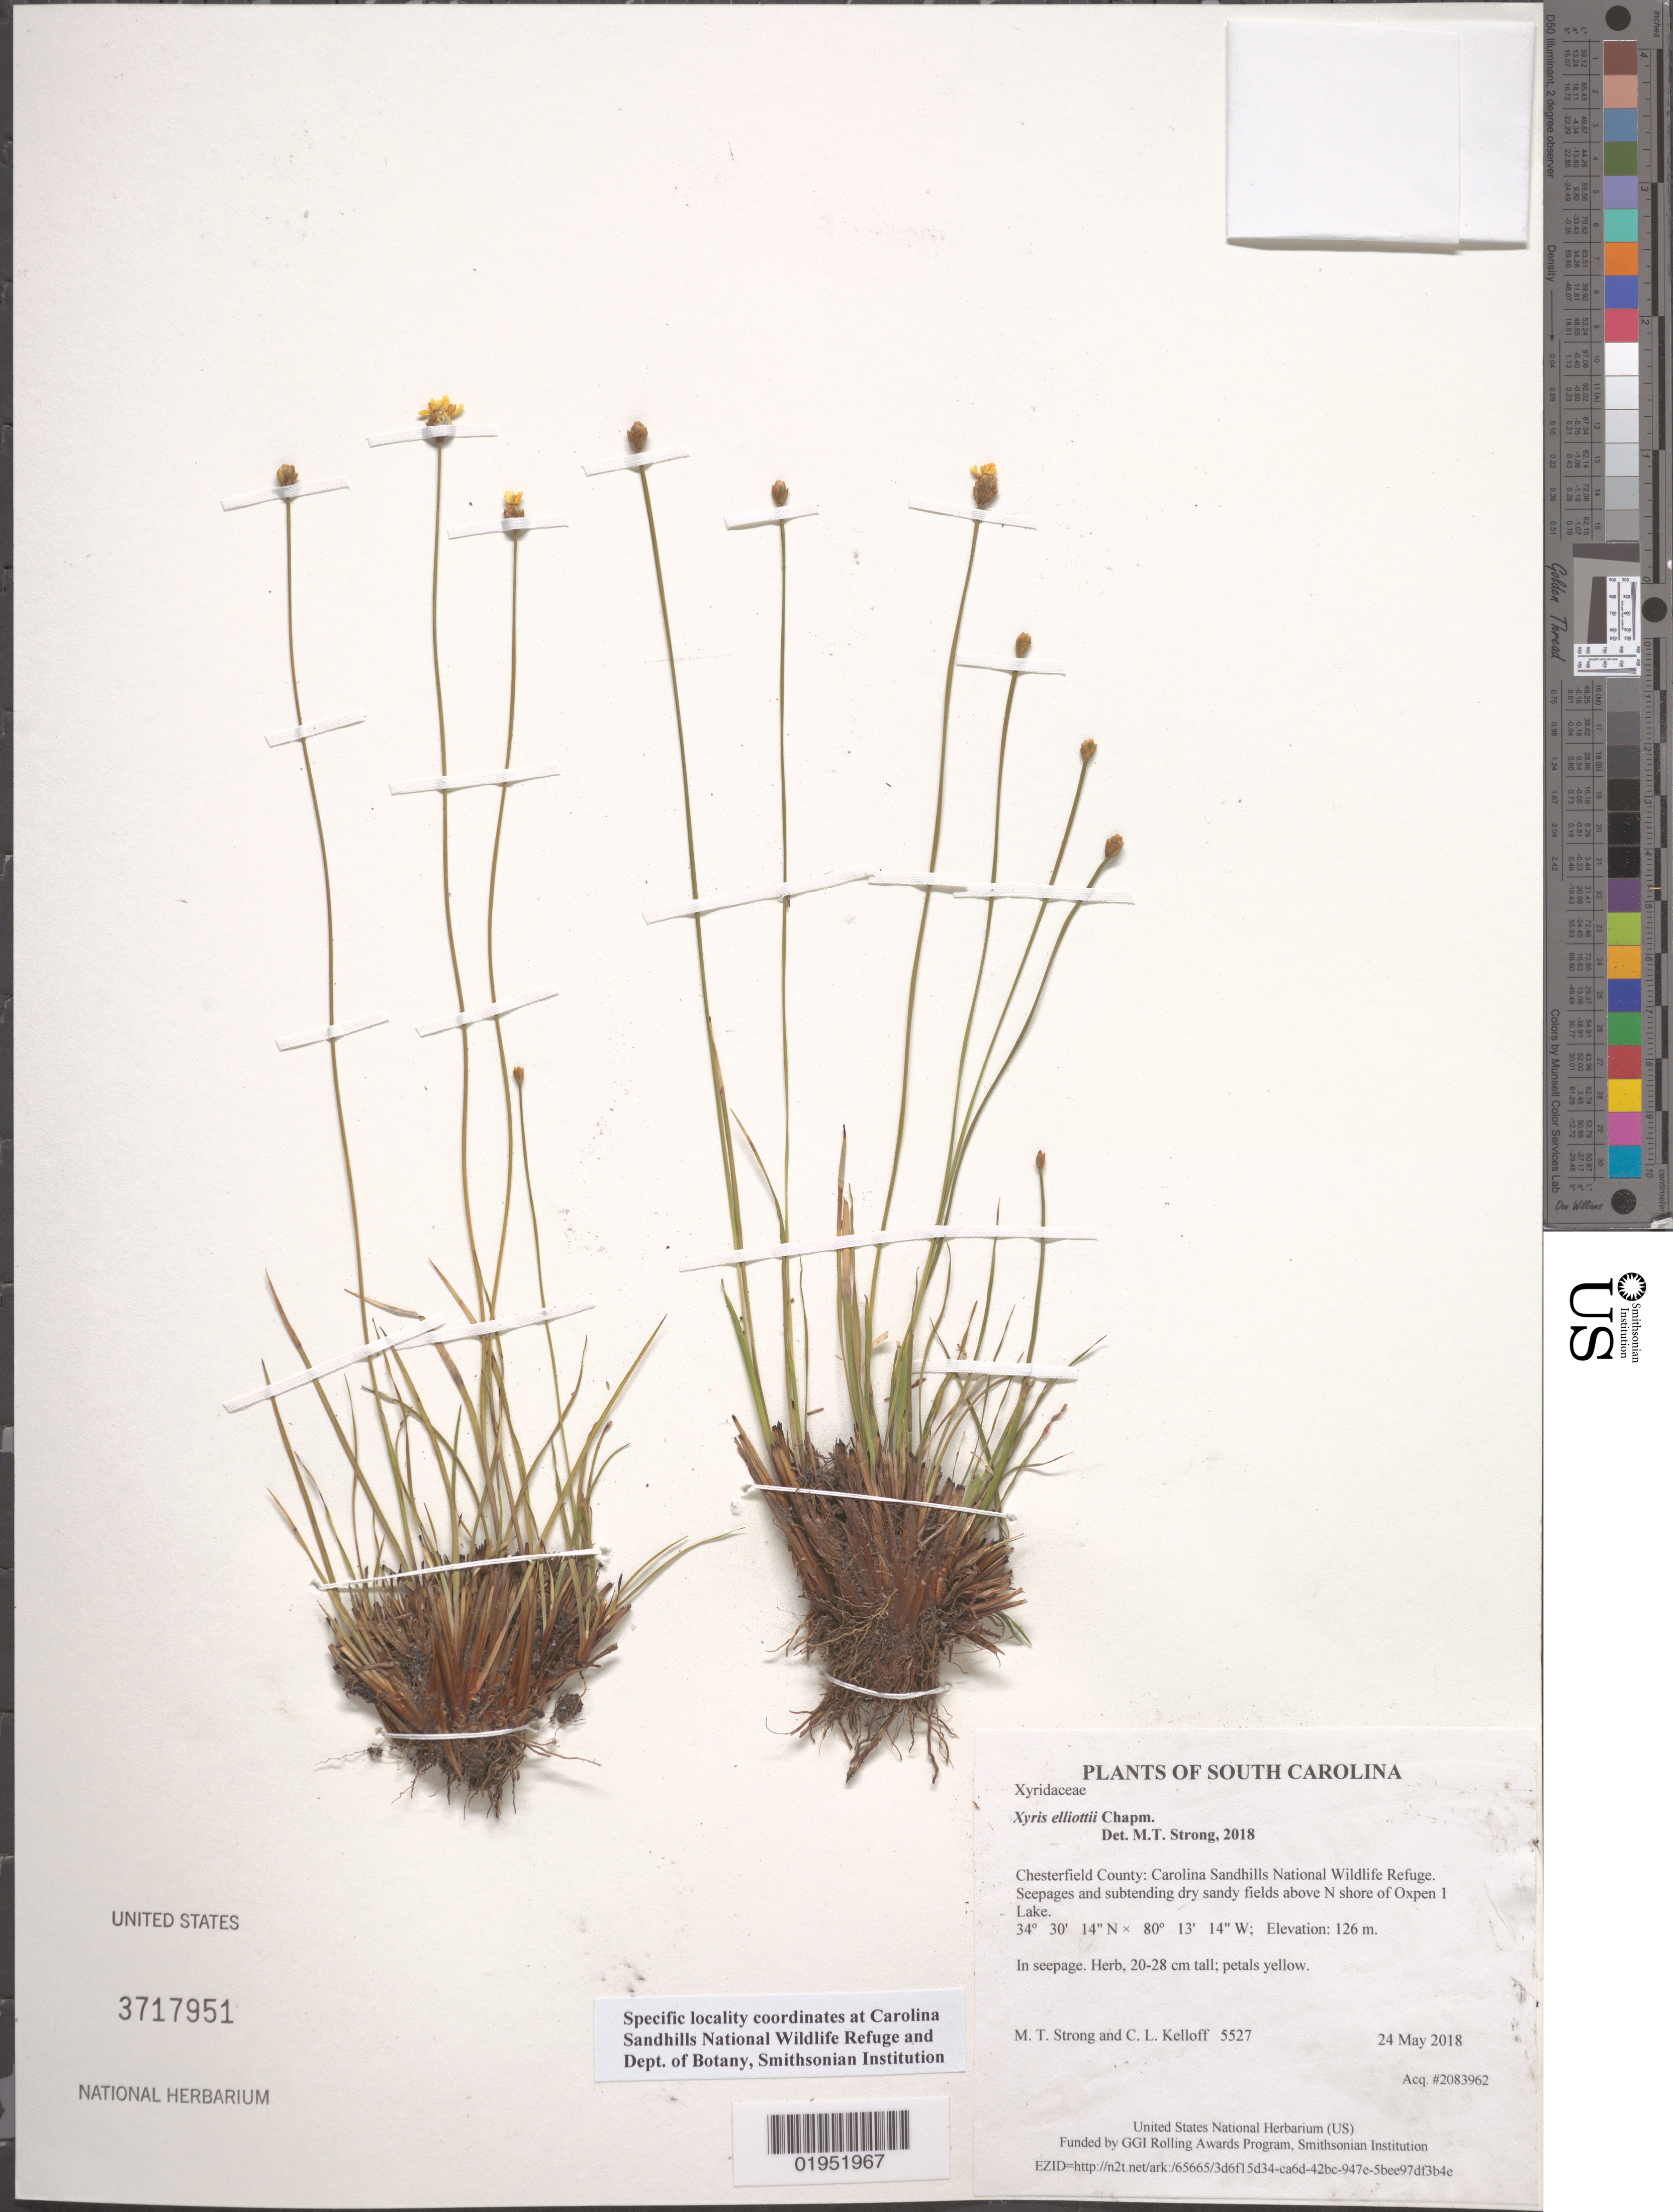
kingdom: Plantae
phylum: Tracheophyta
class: Liliopsida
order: Poales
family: Xyridaceae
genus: Xyris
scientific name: Xyris elliottii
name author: Chapm.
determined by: Strong, Mark T., (BOT), Smithsonian Institution - National Museum of Natural History (UNITED STATES)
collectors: M. T. Strong & C. L. Kelloff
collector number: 5527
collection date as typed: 24 May 2018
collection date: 2018-05-24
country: United States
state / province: South Carolina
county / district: Chesterfield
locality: Carolina Sandhills National Wildlife Refuge. Seepages and subtending dry sandy fields above N shore of Oxpen 1 Lake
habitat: In seepage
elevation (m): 126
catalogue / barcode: US 3717951